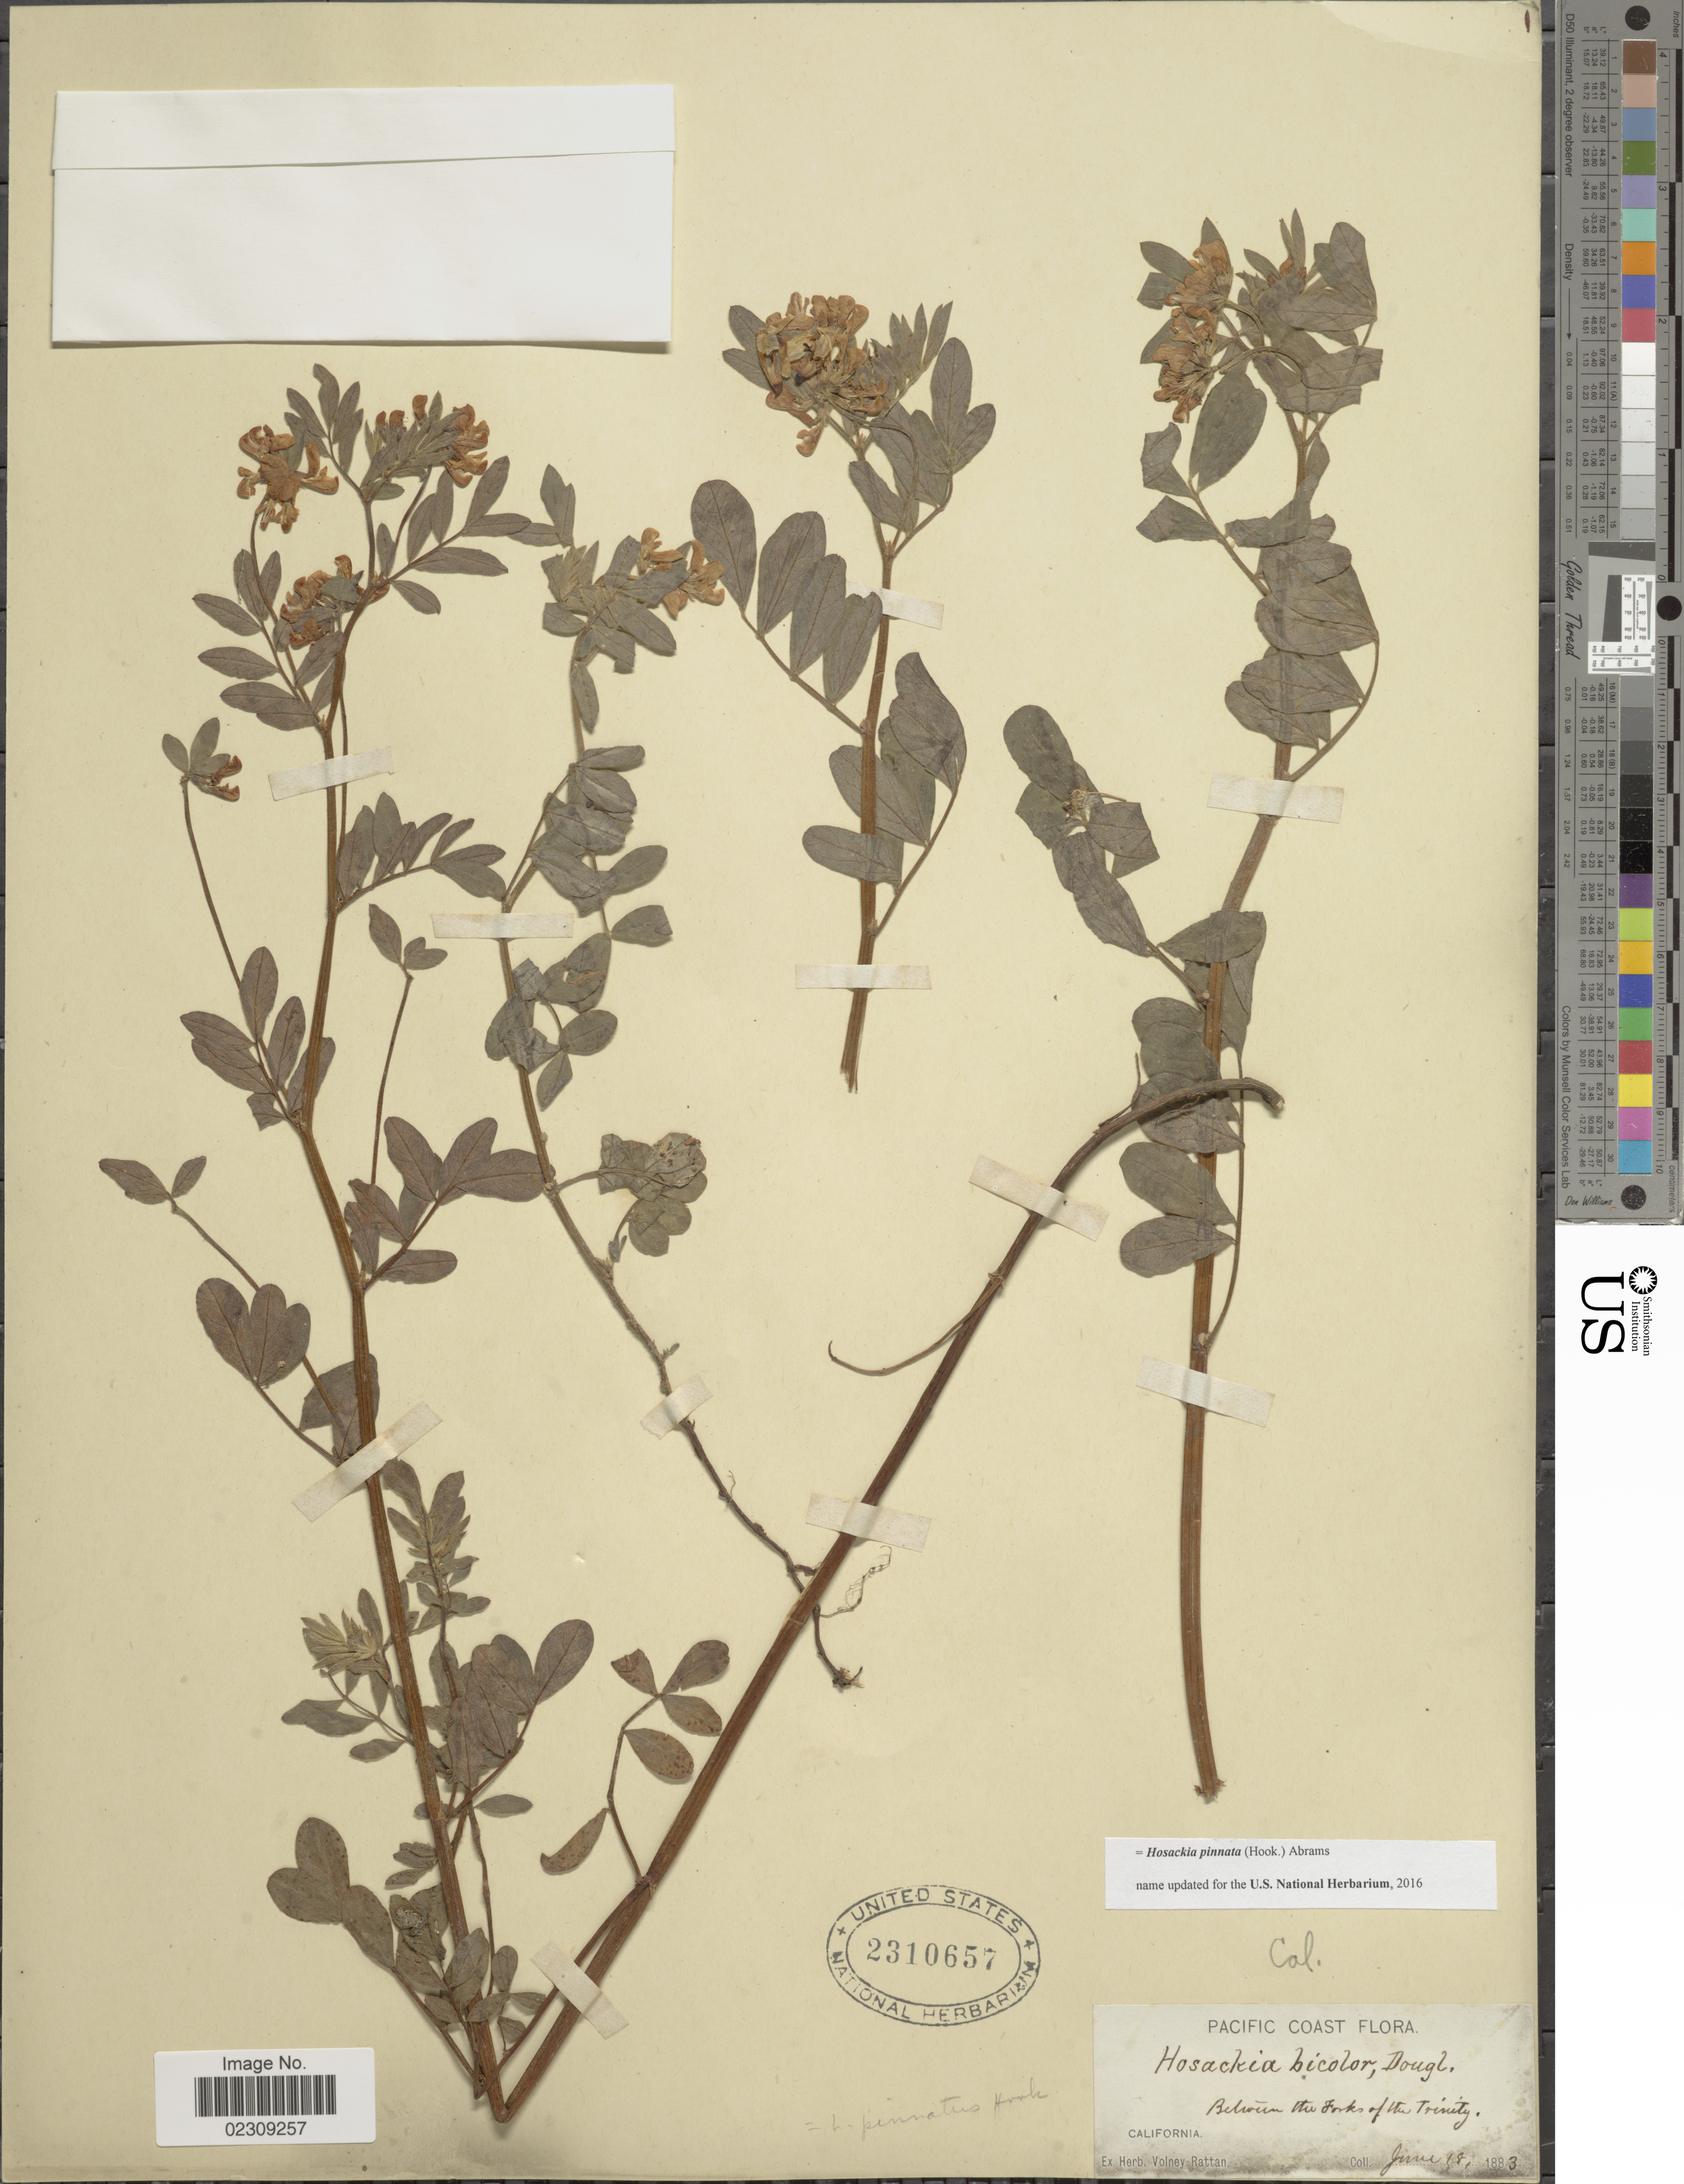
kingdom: Plantae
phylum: Tracheophyta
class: Magnoliopsida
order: Fabales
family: Fabaceae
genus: Hosackia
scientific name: Hosackia pinnata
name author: (Hook.) Abrams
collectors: ex herb. Voiney Rattan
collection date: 1883-06-18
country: United States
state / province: California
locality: Pacific Coast, Between the Forks of the Trinity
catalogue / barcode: US 2310657